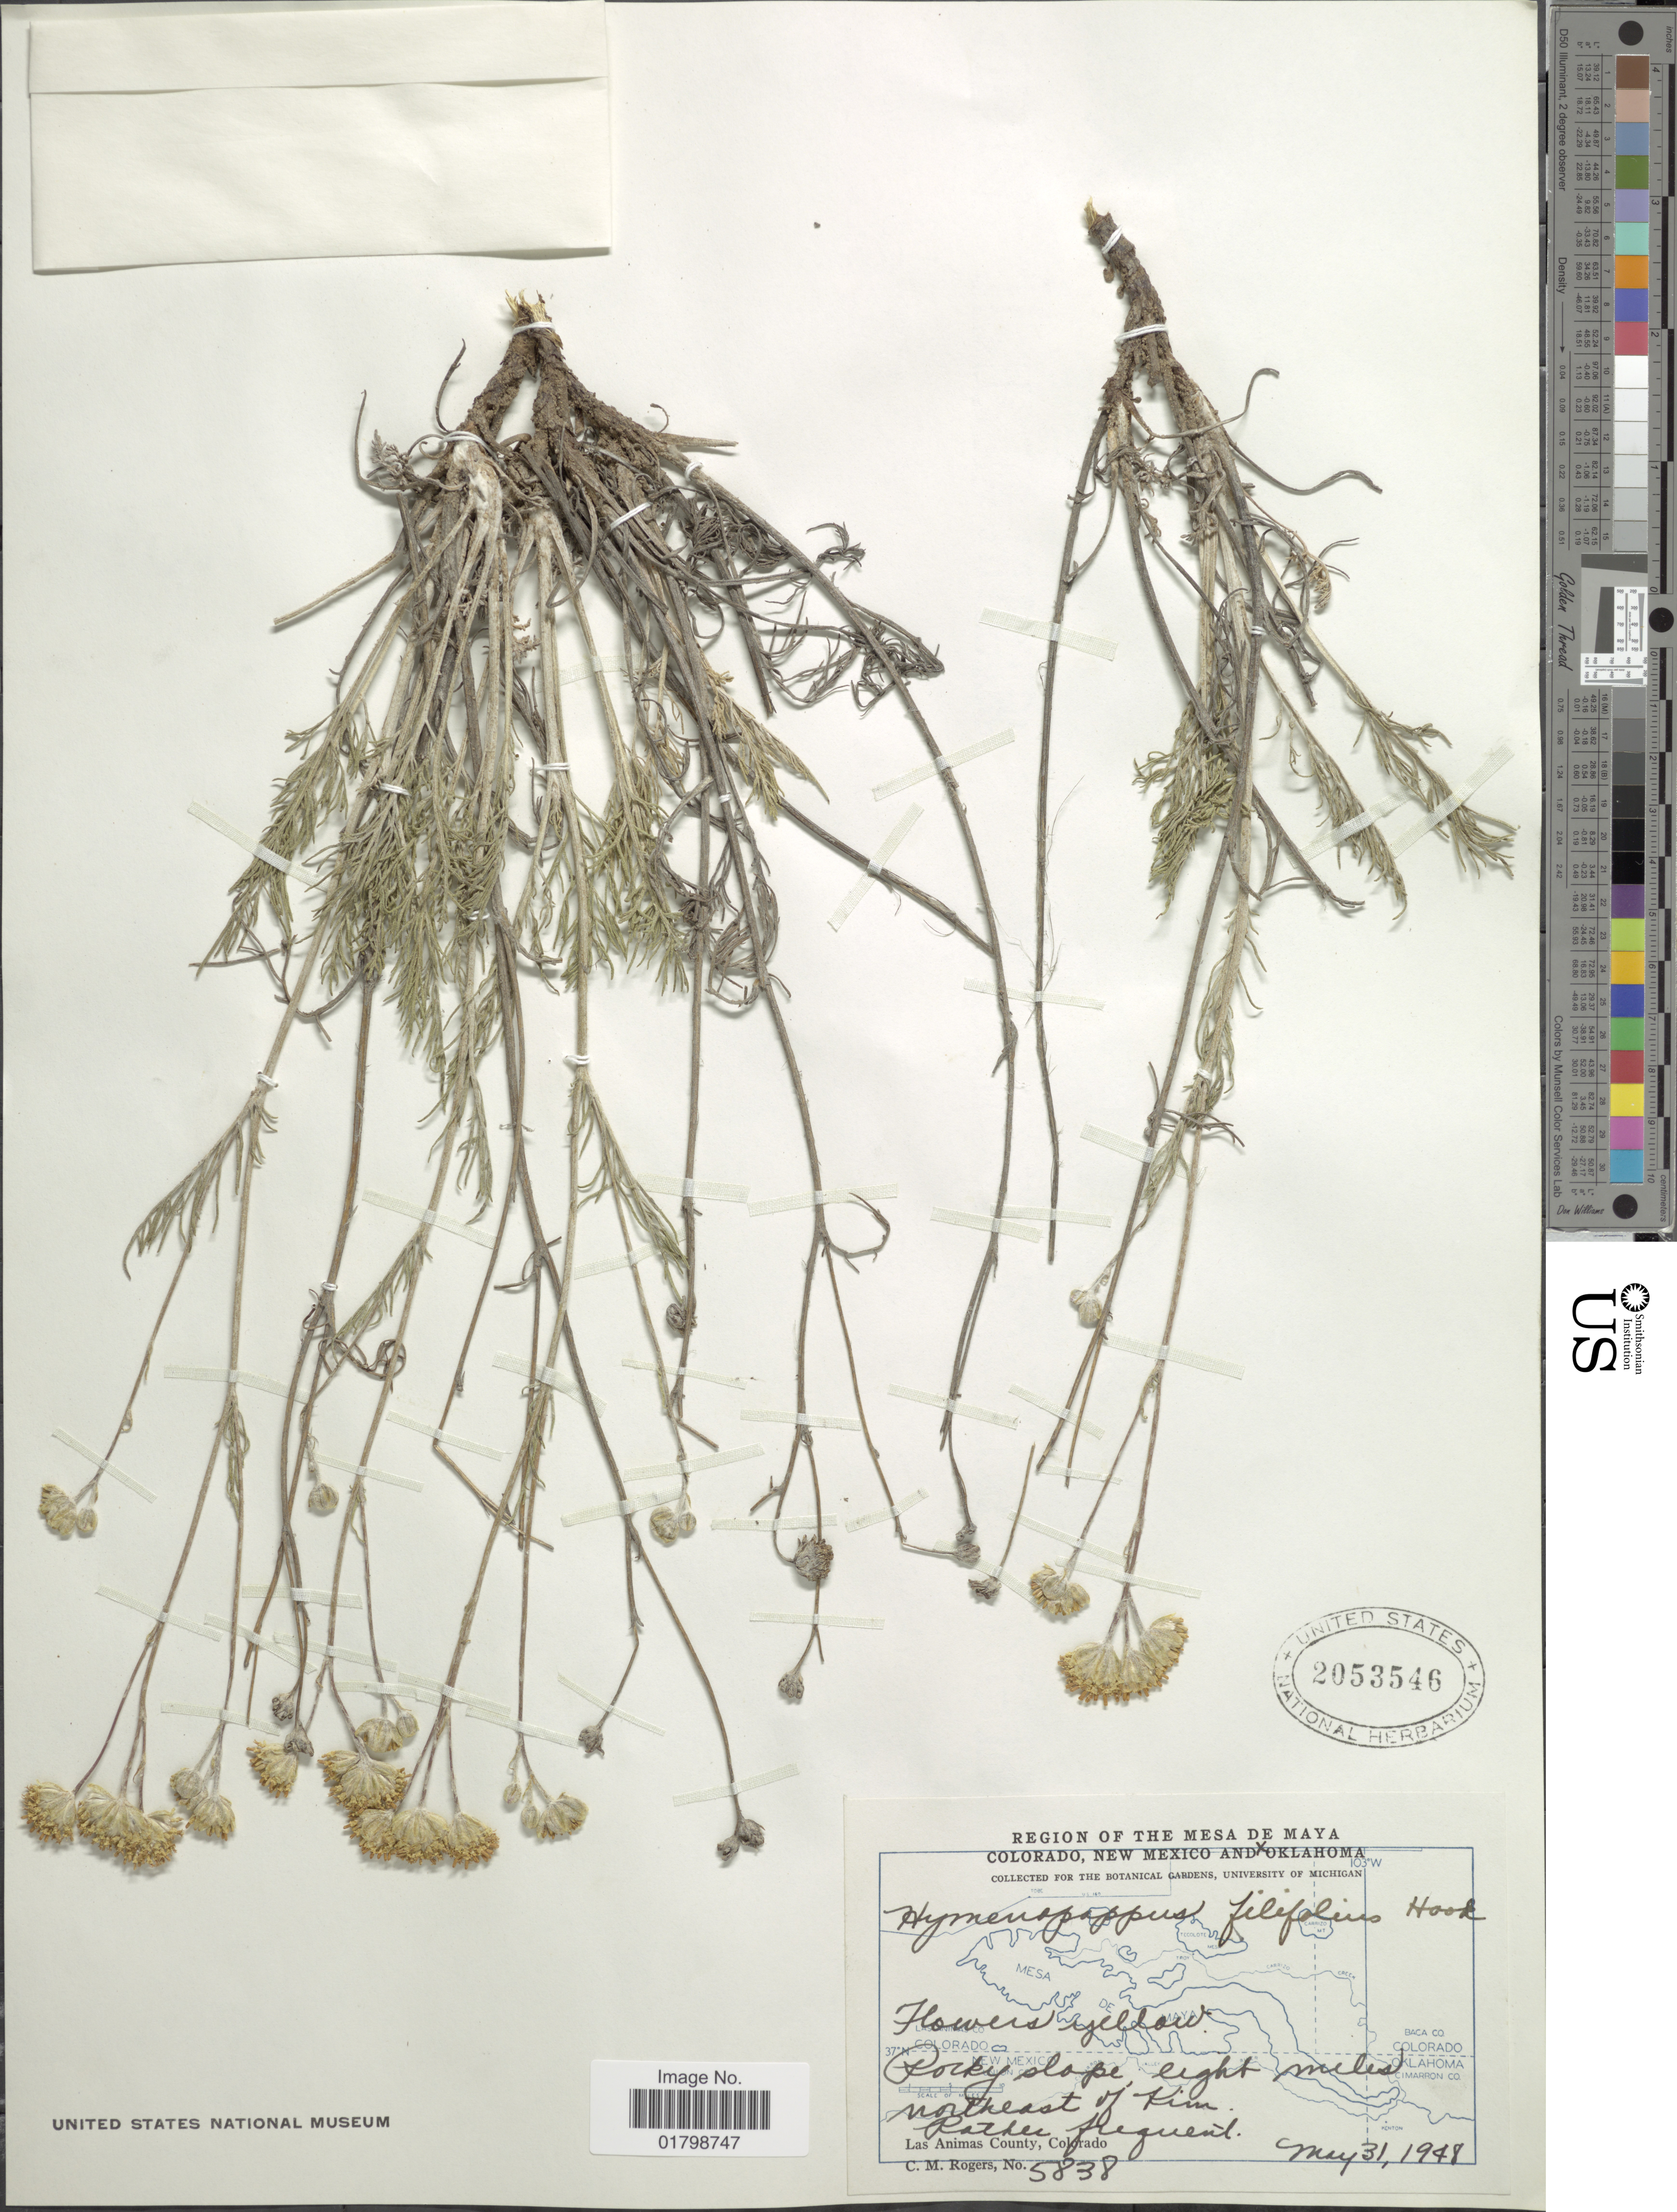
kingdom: Plantae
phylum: Tracheophyta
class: Magnoliopsida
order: Asterales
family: Asteraceae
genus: Hymenopappus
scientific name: Hymenopappus filifolius var. filifolius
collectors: C. M. Rogers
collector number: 5838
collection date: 1948-05-31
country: United States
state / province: Colorado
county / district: Las Animas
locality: Rocky slope, eight miles northeast of Kim, Las Animas County.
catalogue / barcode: US 2053546